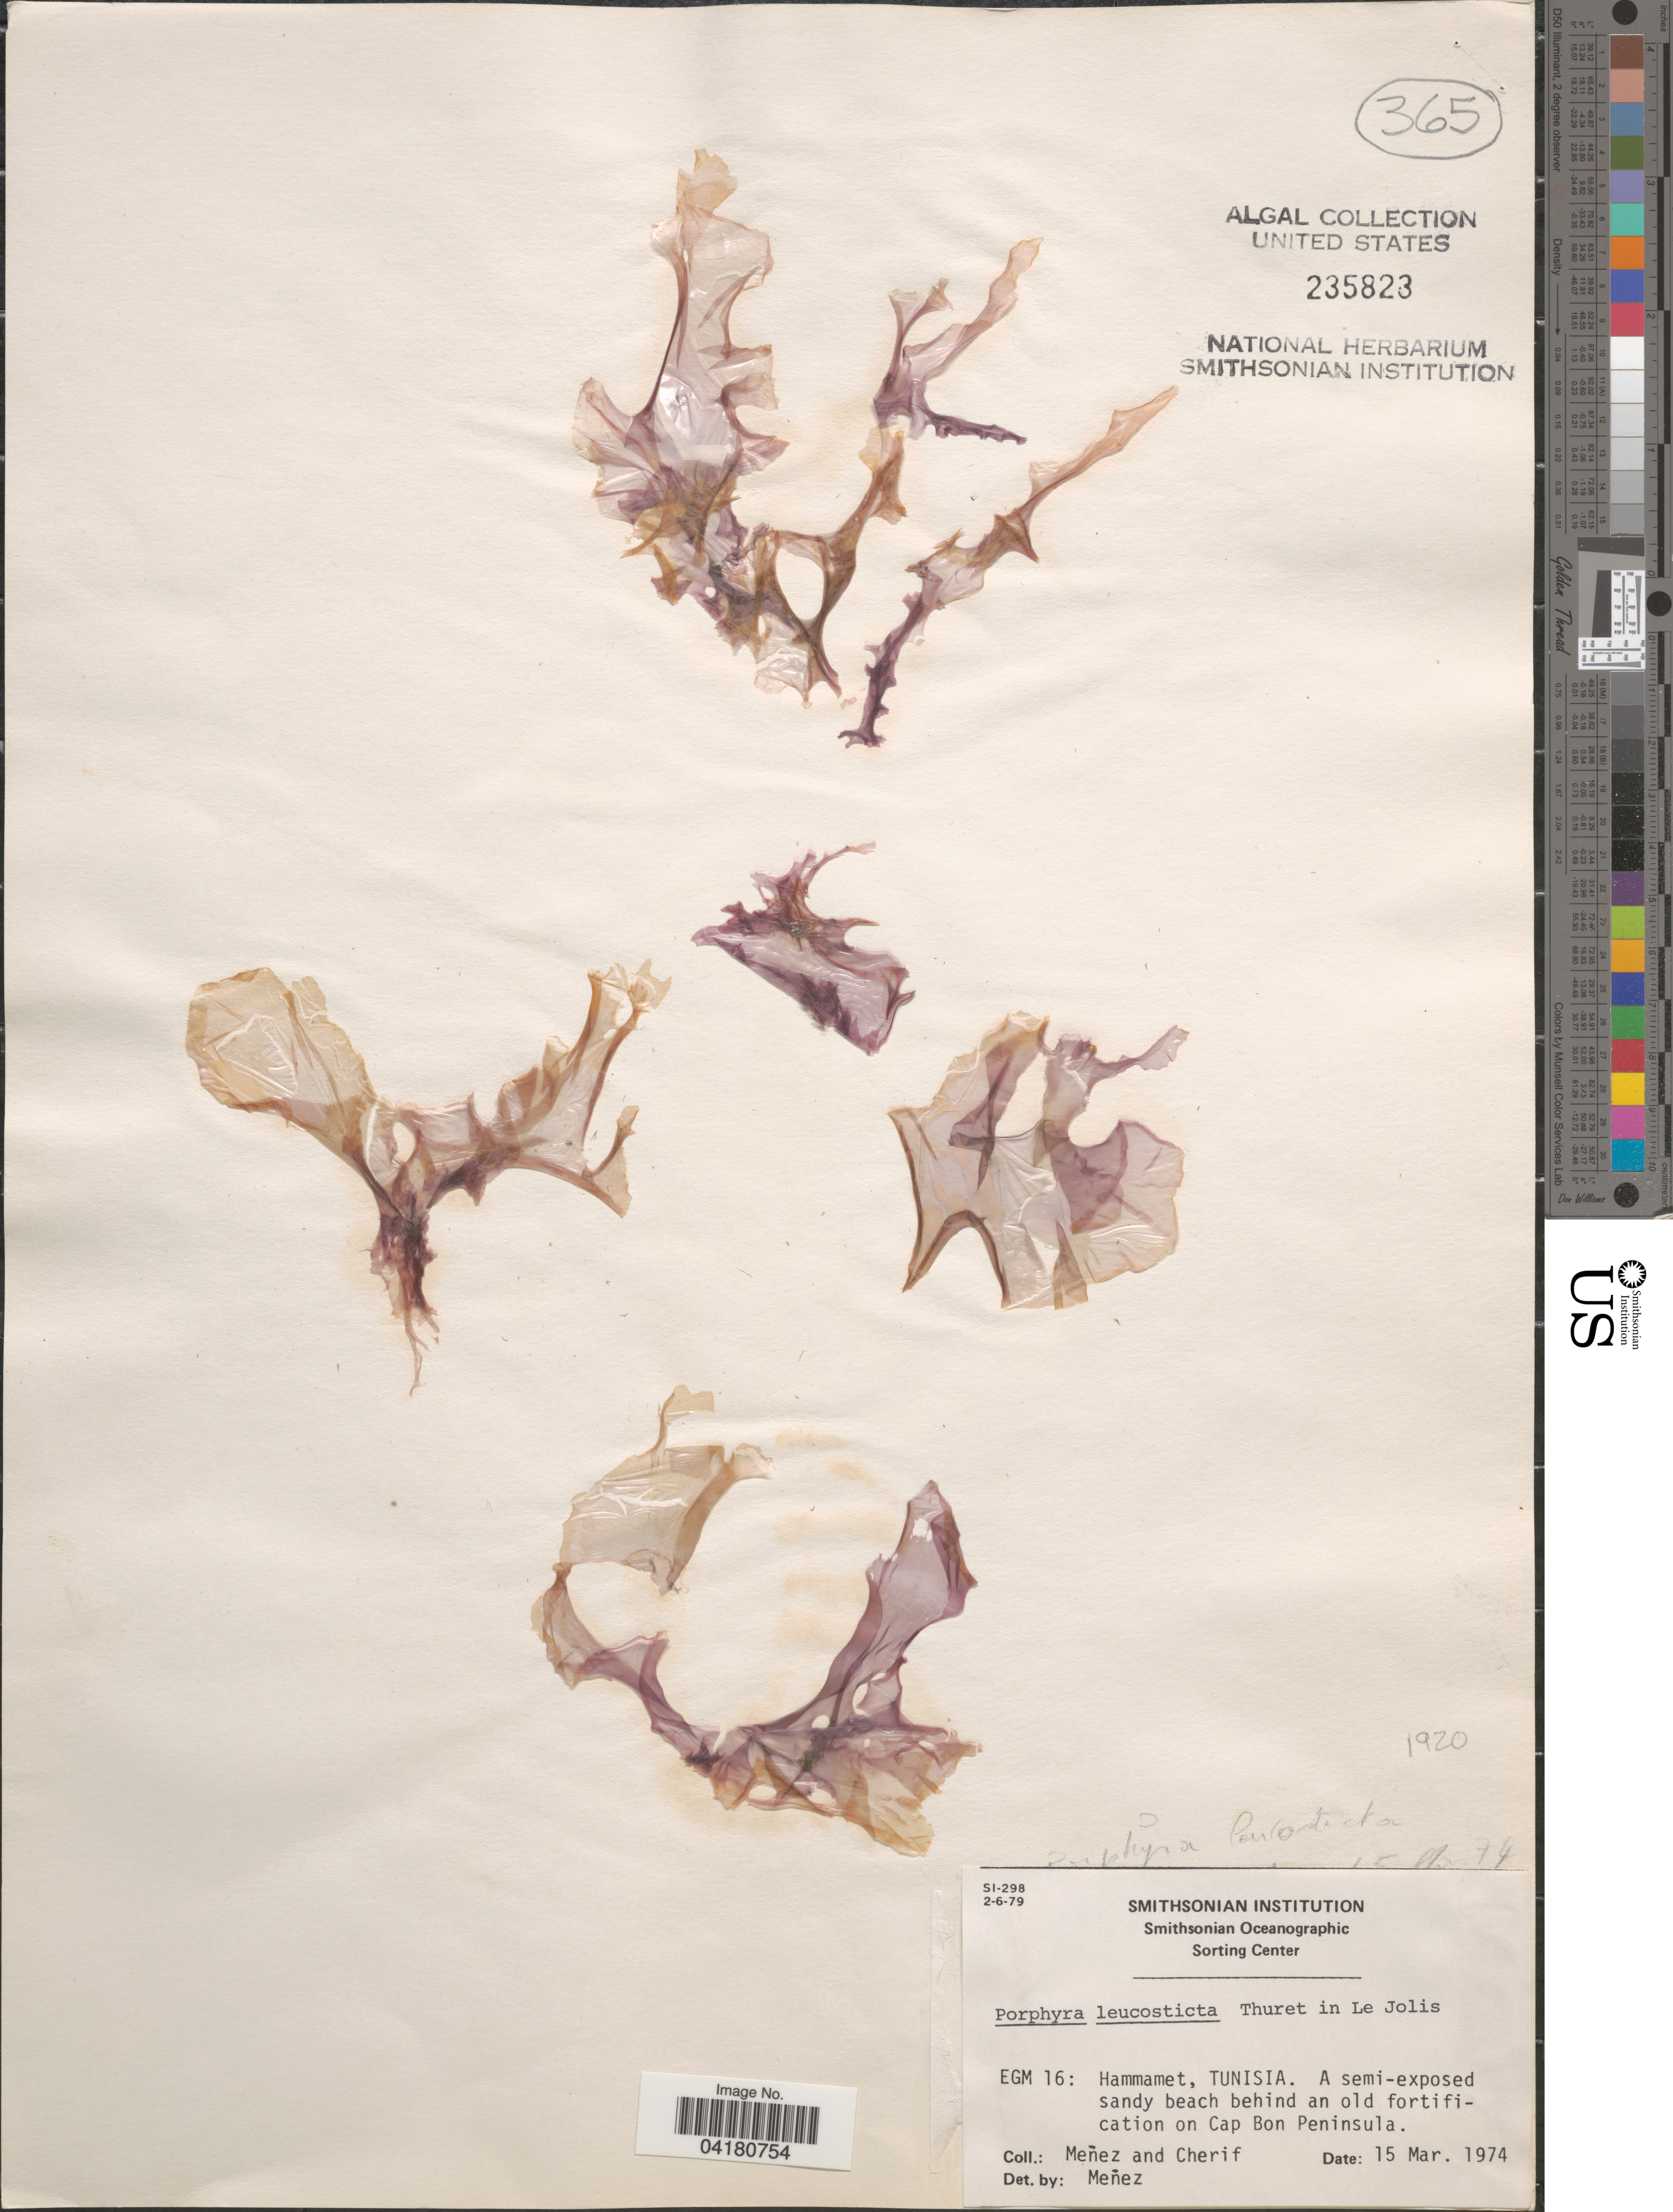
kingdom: Plantae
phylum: Rhodophyta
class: Bangiophyceae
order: Bangiales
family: Bangiaceae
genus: Pyropia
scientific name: Pyropia leucosticta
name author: (Thuret) Neefus & J. Brodie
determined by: Algae name updating Project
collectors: Menez & -. Cherif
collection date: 1974-03-15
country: Tunisia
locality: EGM 16: Hammamet. A semi-exposed sandy beach behind an old fortification on Cap Bon Peninsula.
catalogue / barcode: US 235823